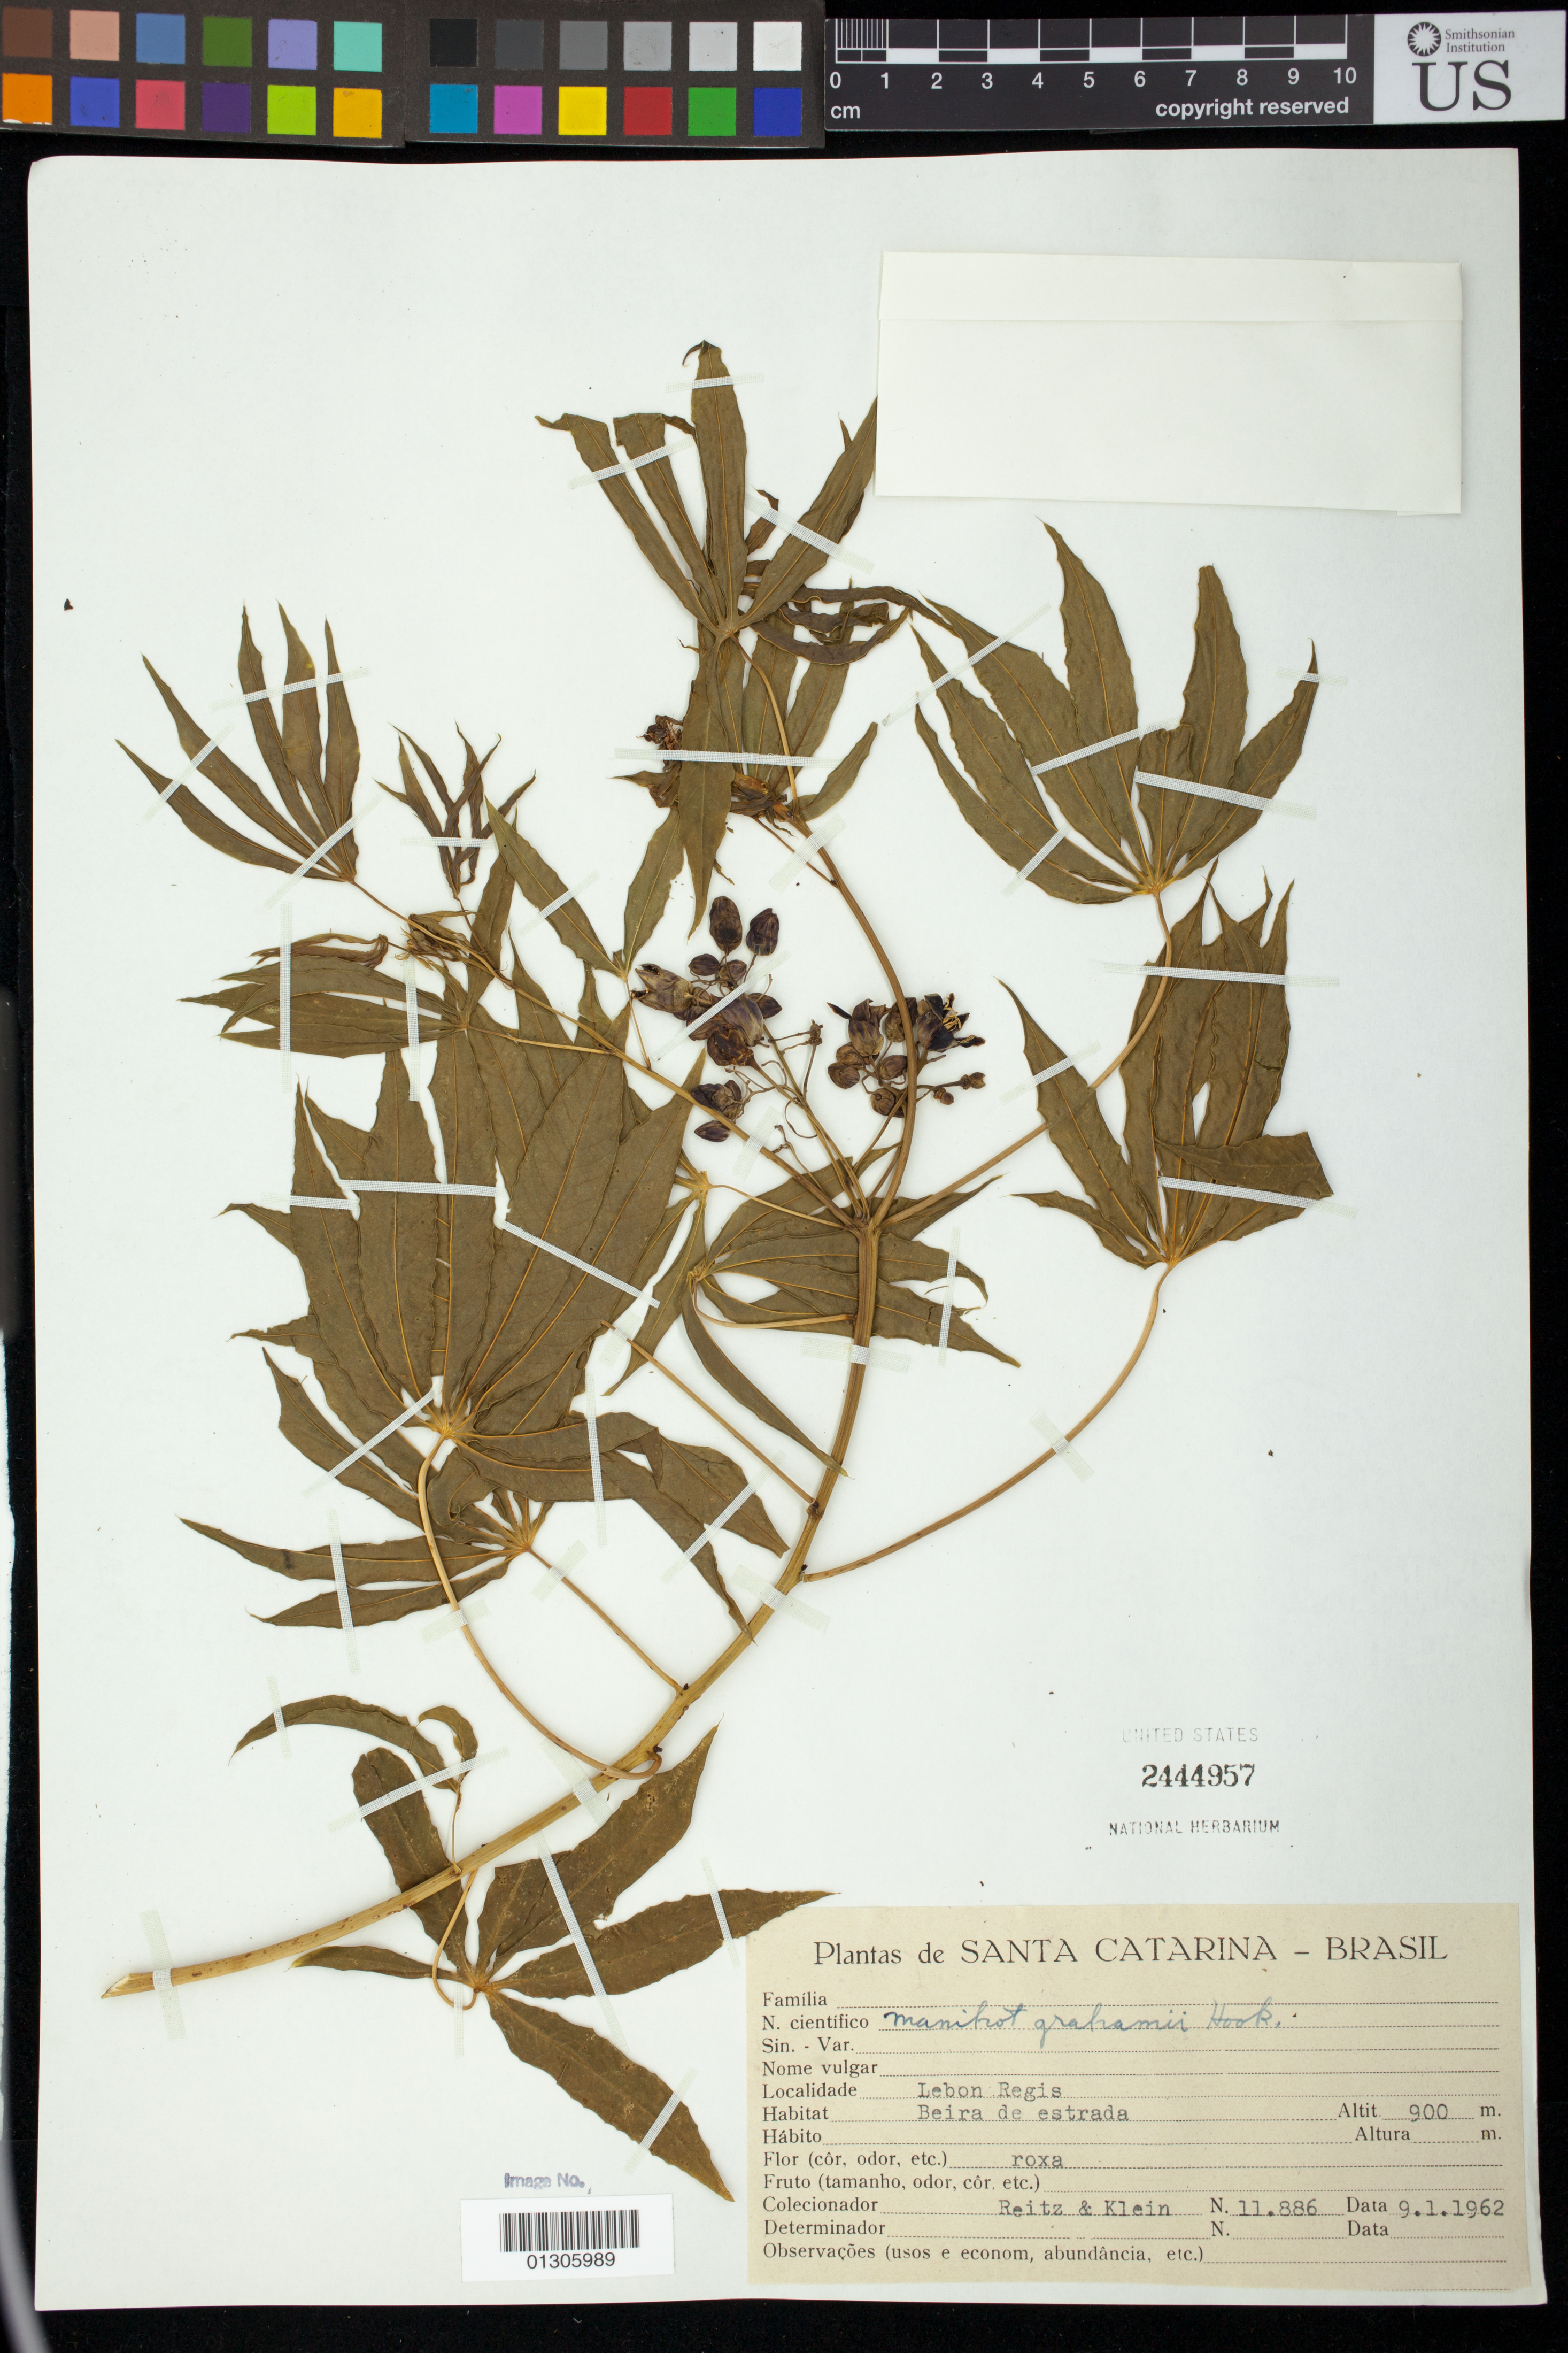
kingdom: Plantae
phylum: Tracheophyta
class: Magnoliopsida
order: Malpighiales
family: Euphorbiaceae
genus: Manihot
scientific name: Manihot guaranitica subsp. guaranitica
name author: Chodat & Hassl.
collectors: R. Reitz & Klein, --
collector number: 11886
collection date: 1962-01-09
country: Brazil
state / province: Santa Catarina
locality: Lebon Regis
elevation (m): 900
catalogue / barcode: US 2444957